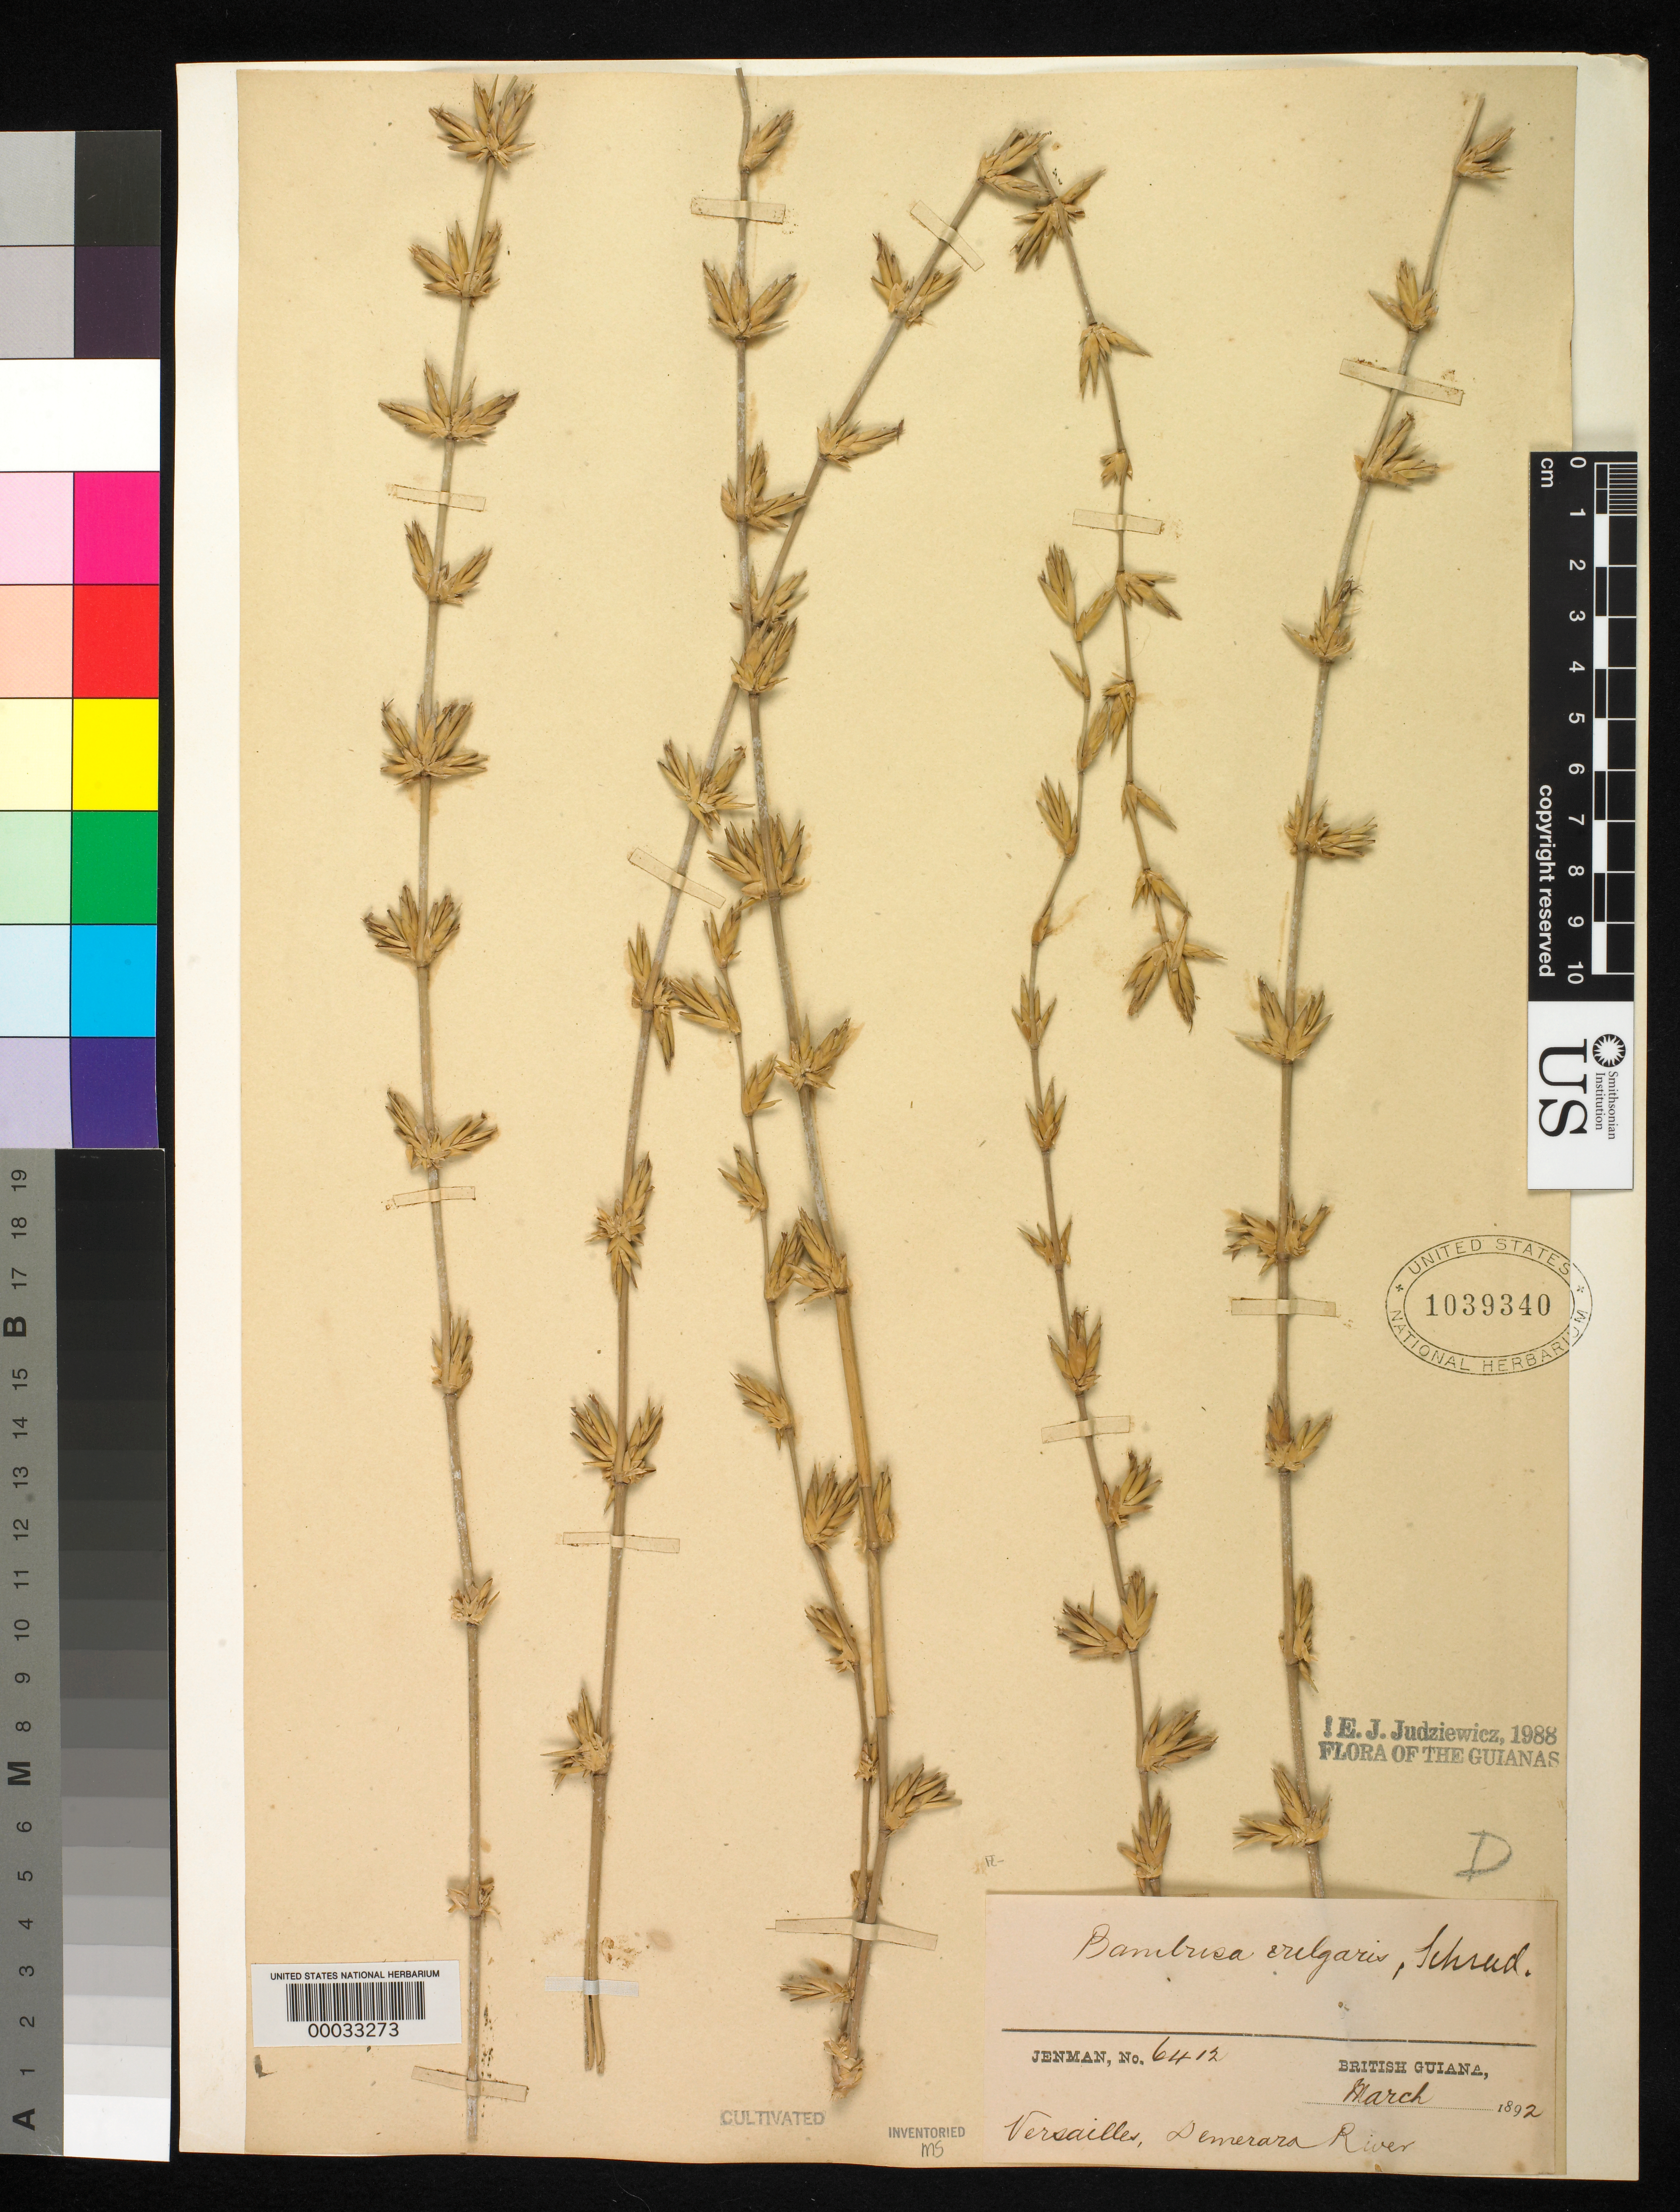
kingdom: Plantae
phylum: Tracheophyta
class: Liliopsida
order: Poales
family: Poaceae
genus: Bambusa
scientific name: Bambusa vulgaris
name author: Schrad. ex J.C. Wendl.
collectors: G. S. Jenman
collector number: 6412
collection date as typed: Mar 1892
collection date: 1892-03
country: Guyana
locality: Versailles, demerara river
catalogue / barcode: US 1039340